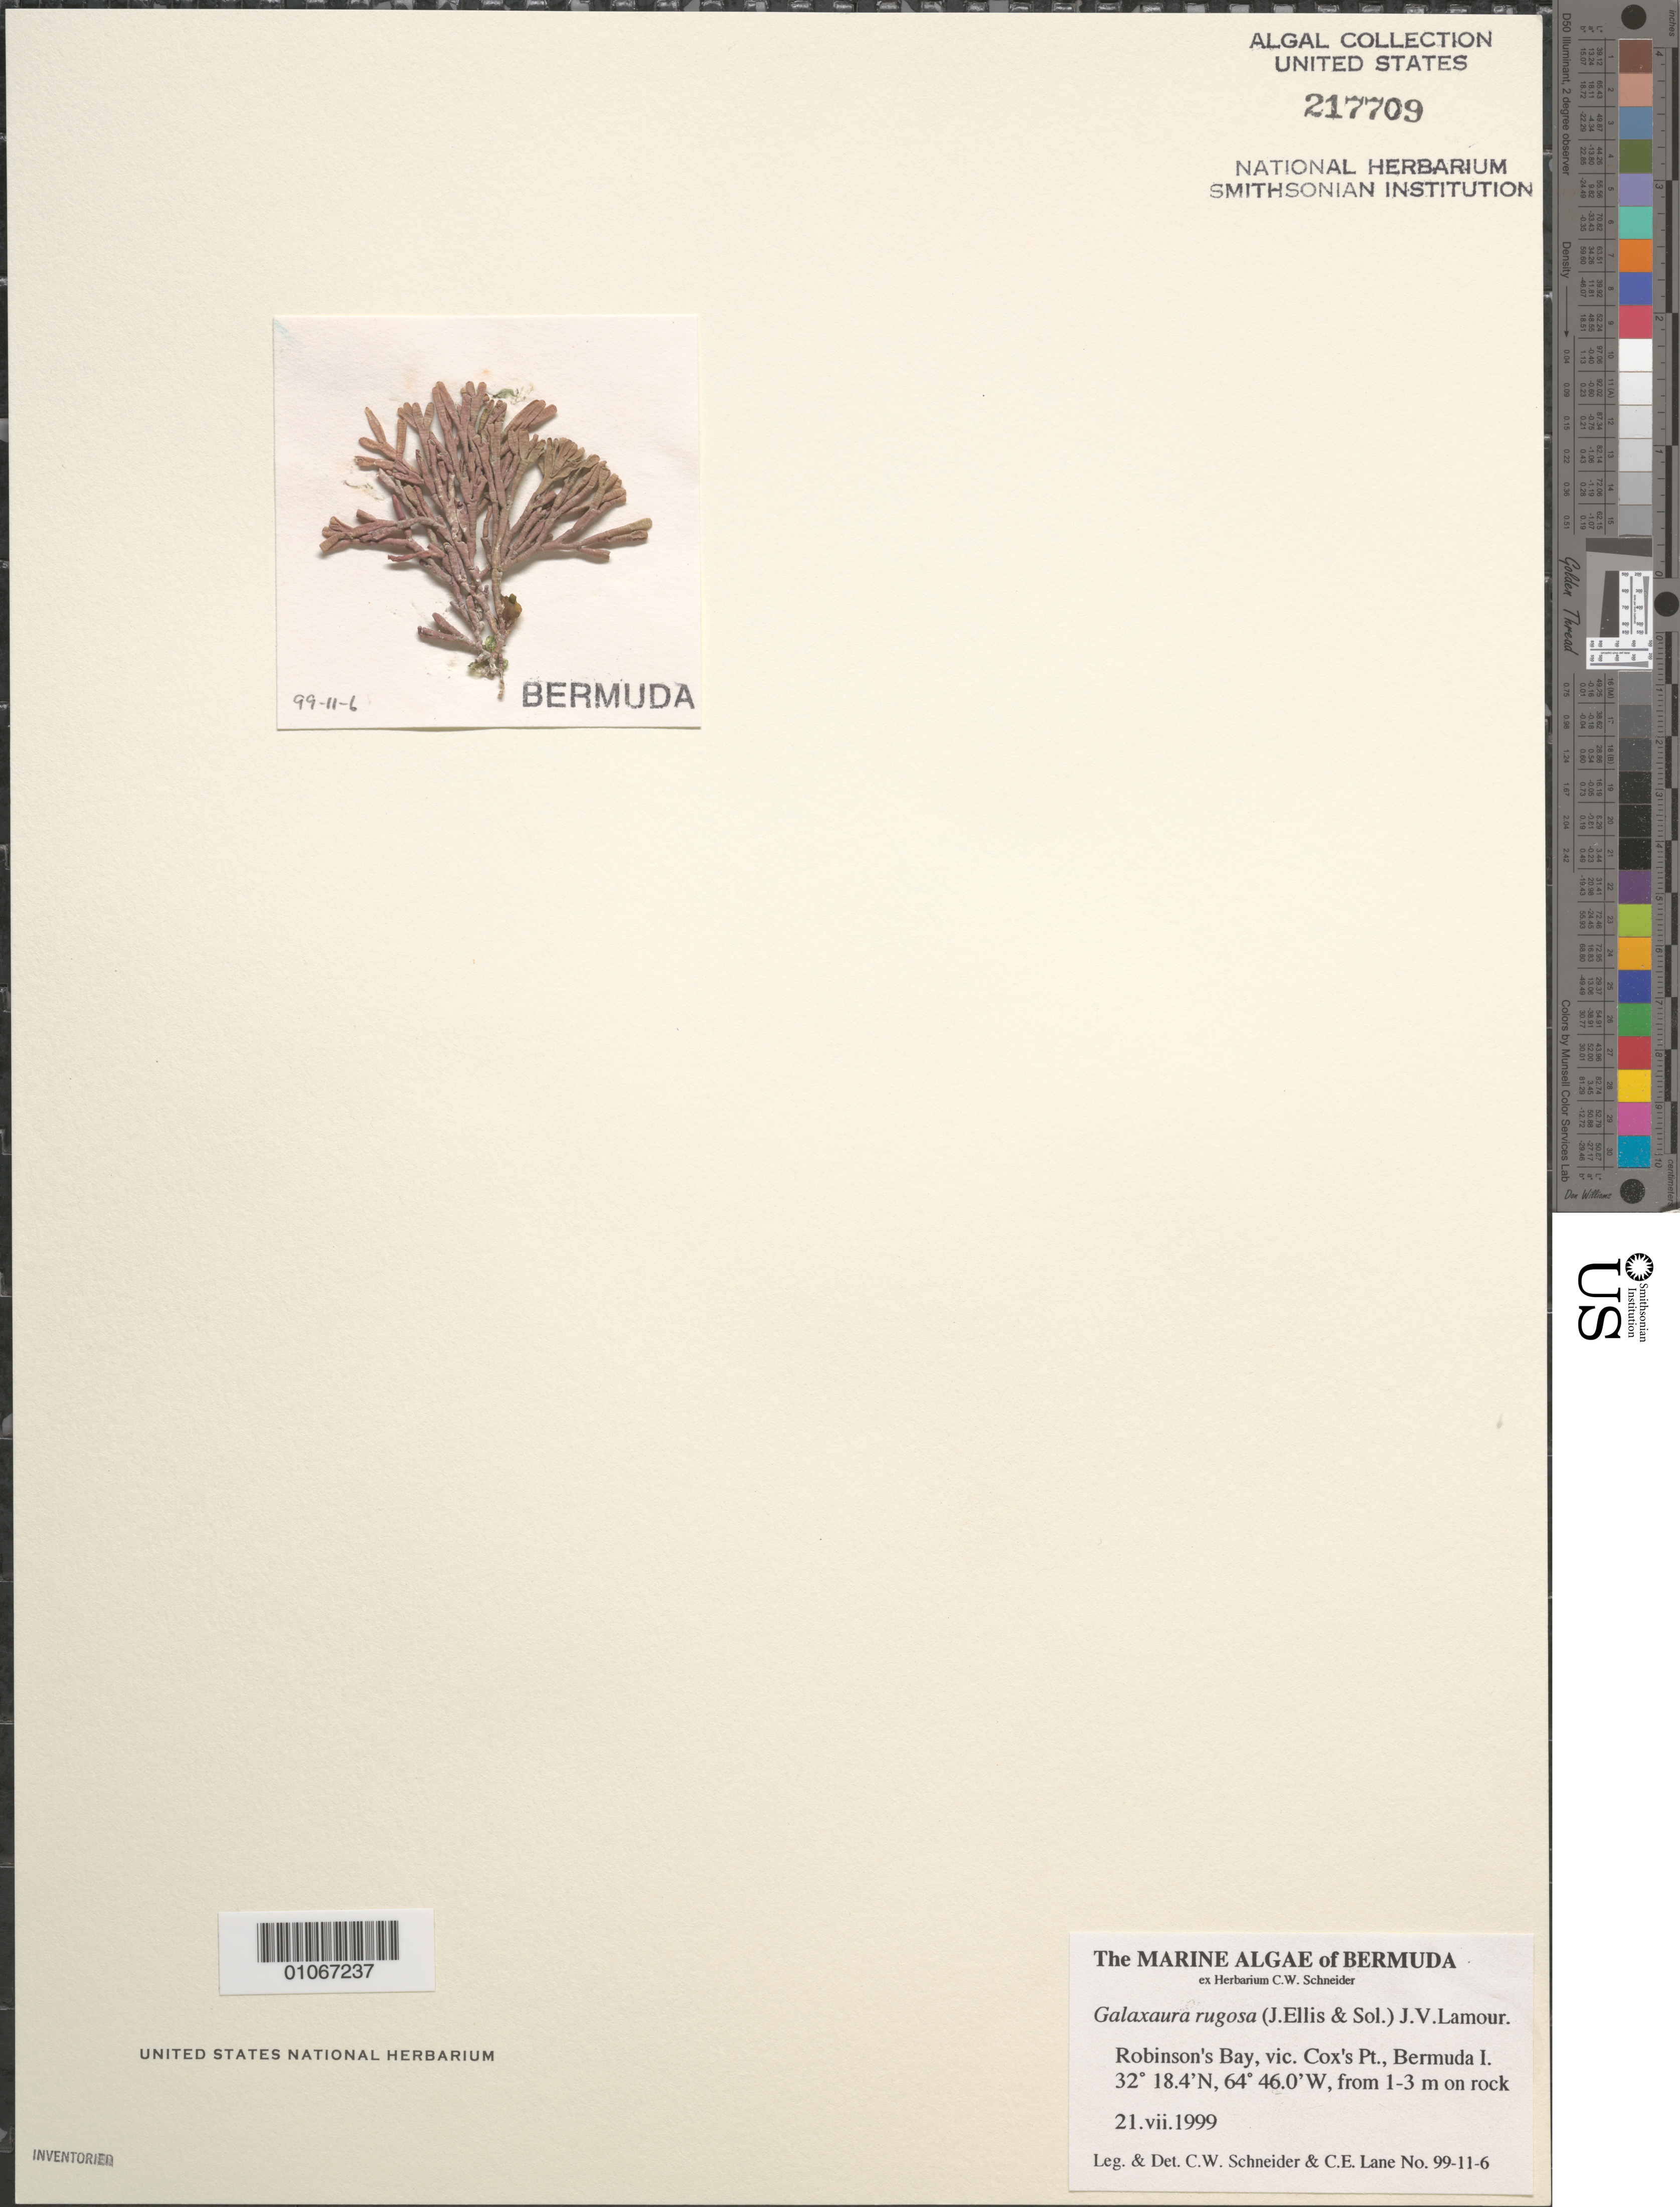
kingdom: Plantae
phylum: Rhodophyta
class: Florideophyceae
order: Nemaliales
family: Galaxauraceae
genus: Galaxaura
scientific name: Galaxaura rugosa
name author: (Ellis & Sol.) J.V.Lamouroux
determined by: Schneider, C. W.; Lane, C. E.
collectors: C. W. Schneider & C. E. Lane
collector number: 99-11-6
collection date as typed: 21 Jul 1999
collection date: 1999-07-21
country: Bermuda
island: Bermuda Island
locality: Robinson's Bay, vicinity of Cox's Point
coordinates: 32 18.4'N, 64 46.0'W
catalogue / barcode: US 217709